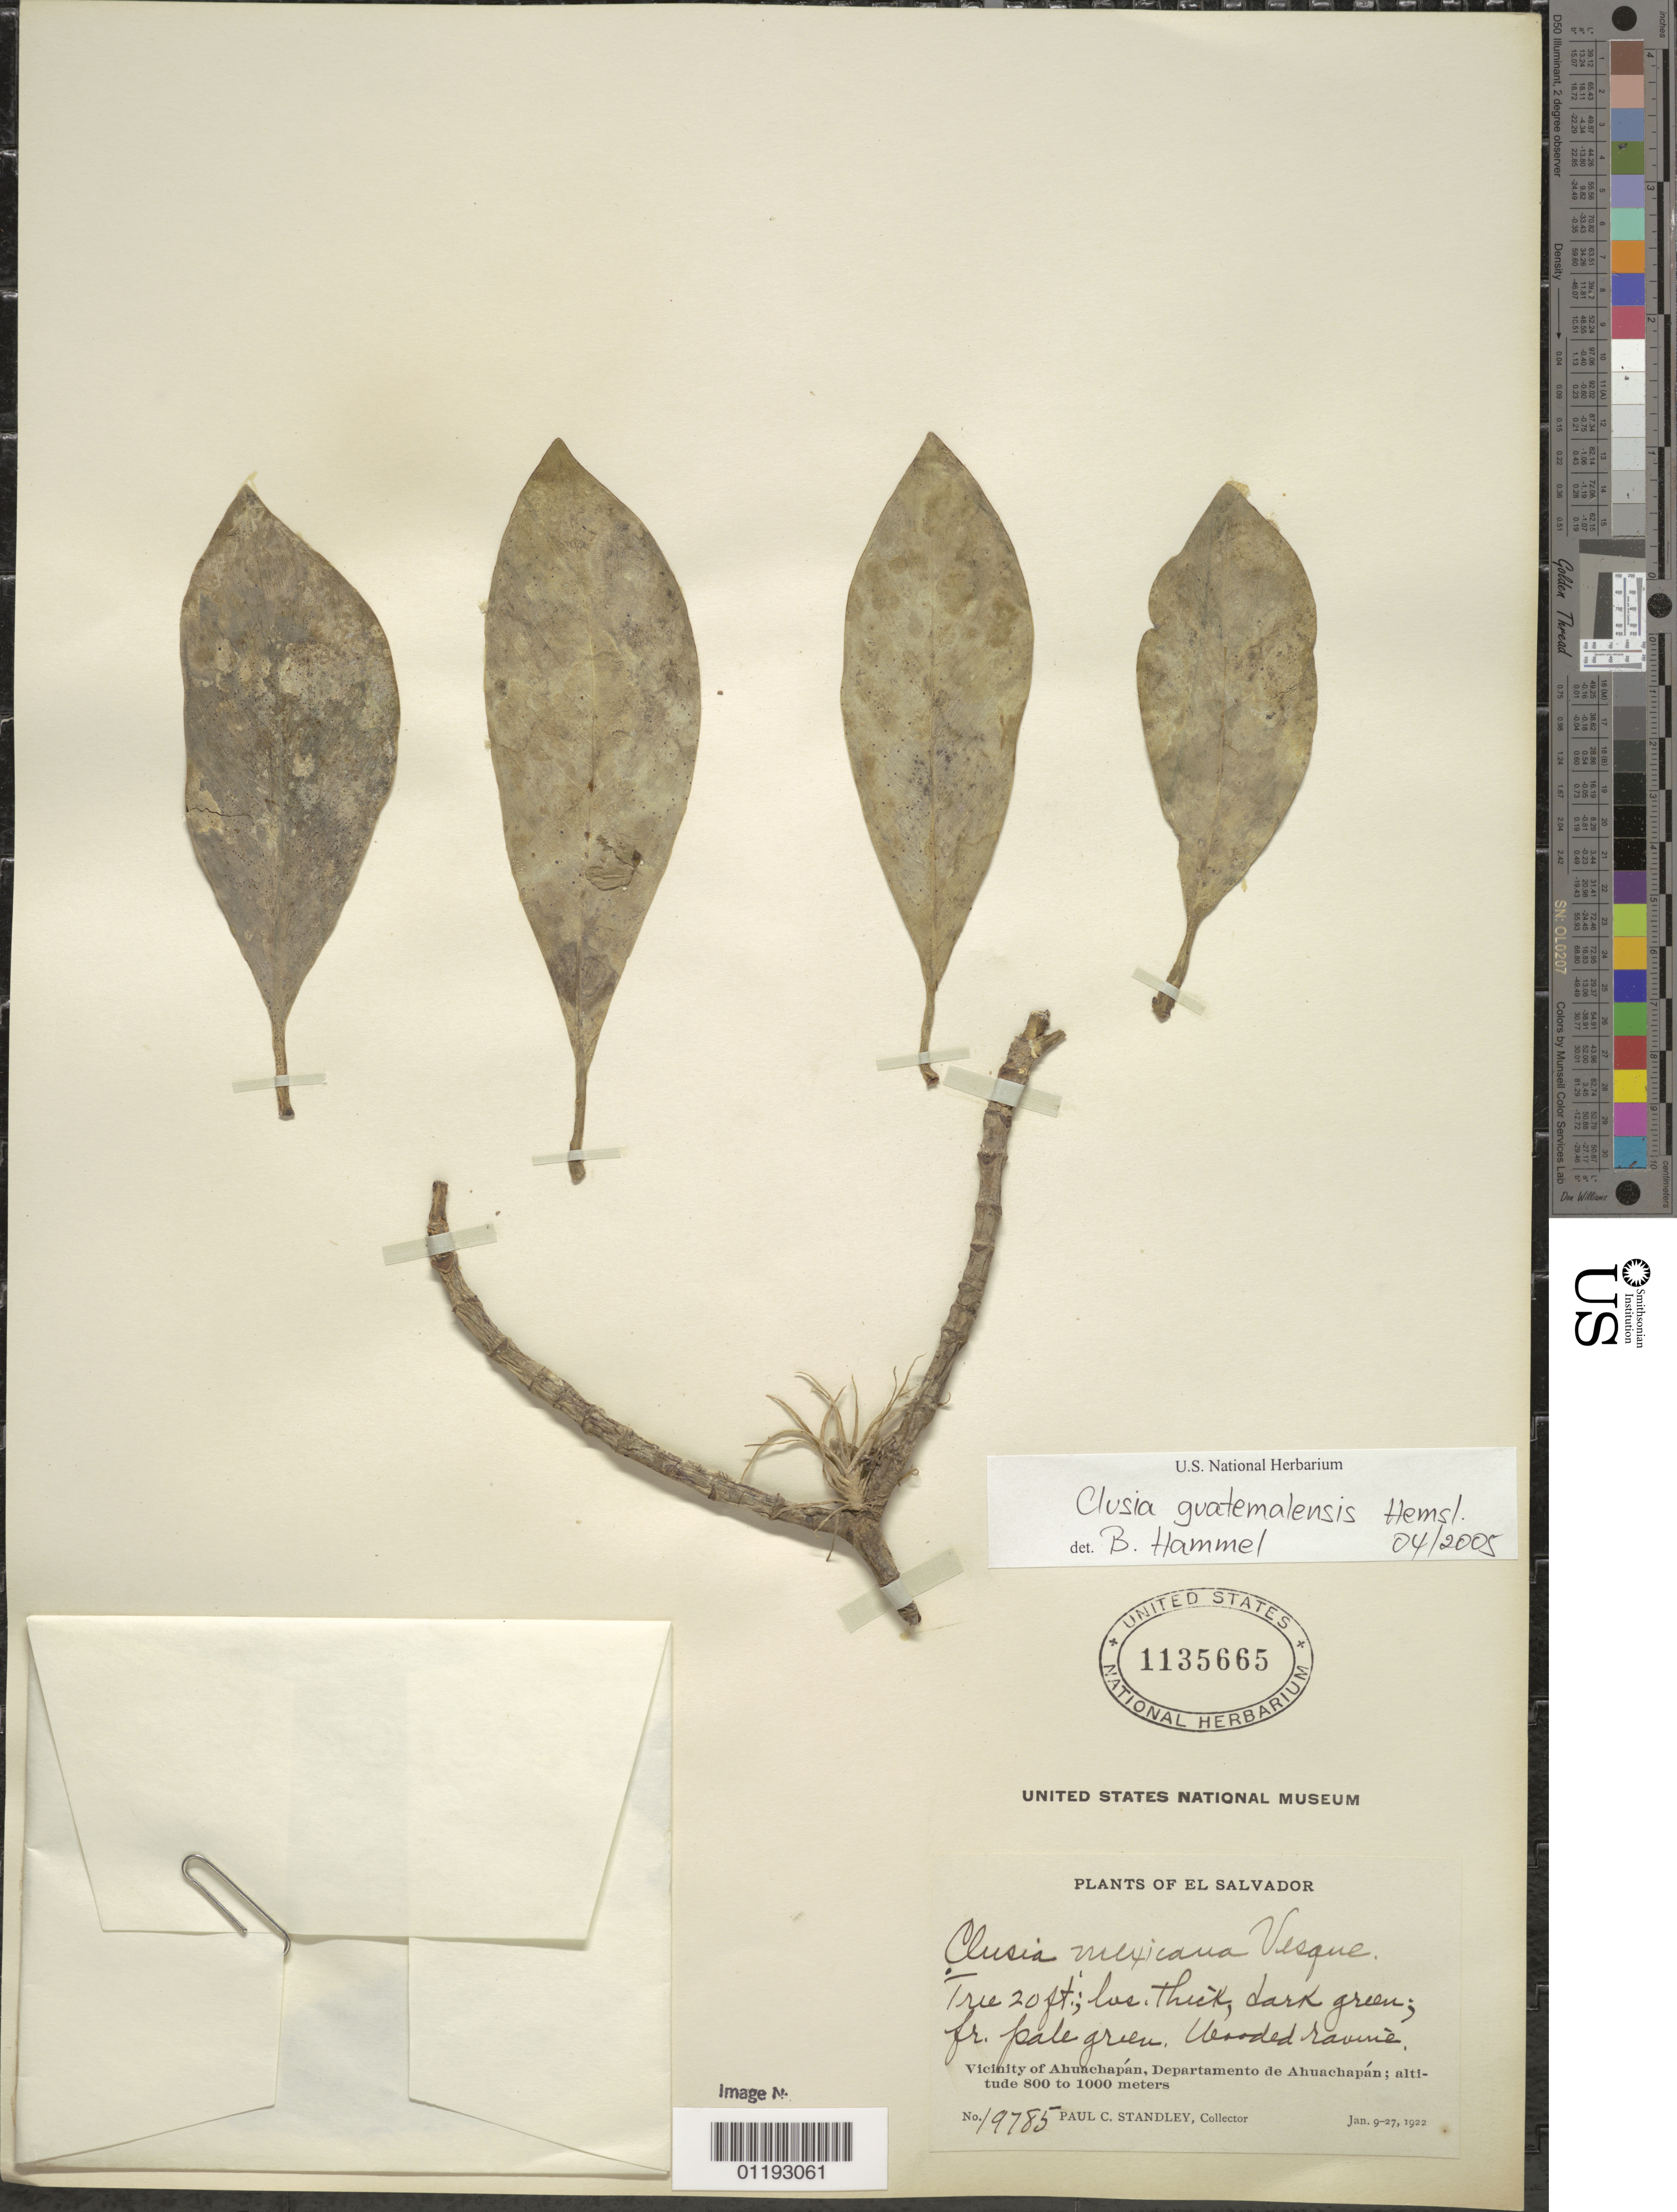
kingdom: Plantae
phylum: Tracheophyta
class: Magnoliopsida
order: Malpighiales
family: Clusiaceae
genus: Clusia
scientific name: Clusia guatemalensis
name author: Hemsl.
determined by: Hammel, --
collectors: P. C. Standley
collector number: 19785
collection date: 1922-01-09/1922-01-27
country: El Salvador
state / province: Ahuachapán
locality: Vicinity of Ahuachapan.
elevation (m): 800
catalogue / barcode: US 1135665